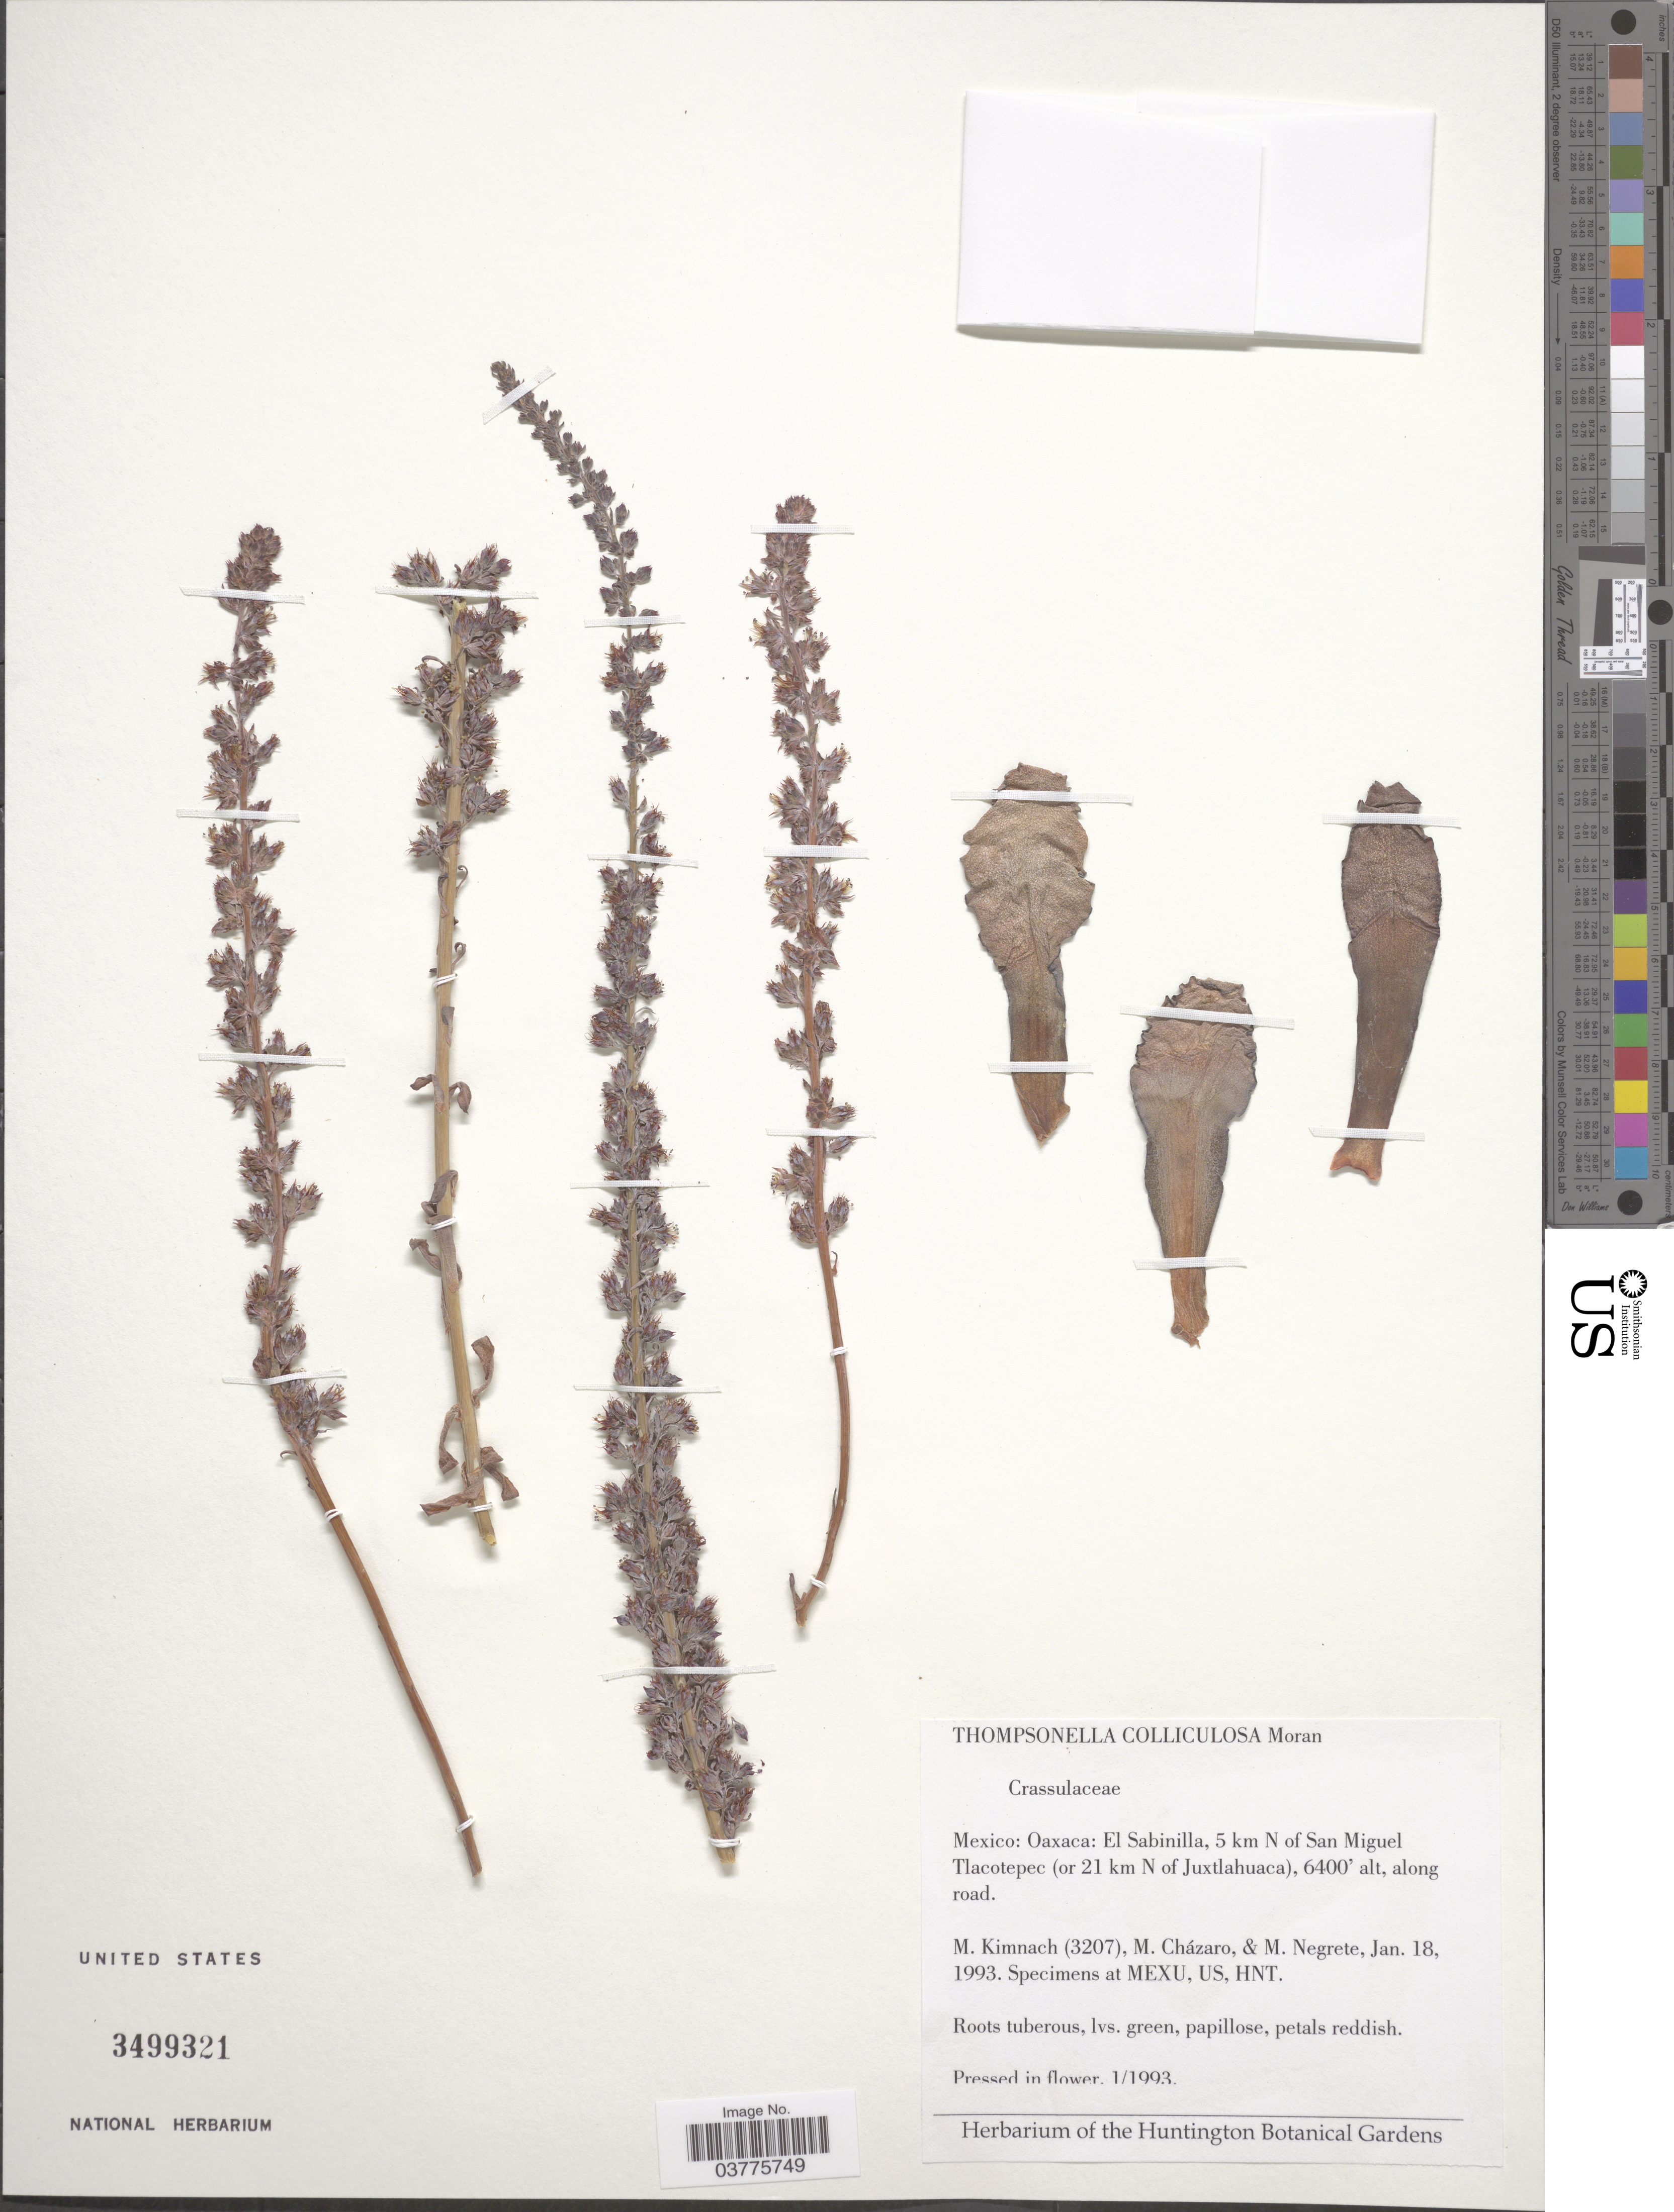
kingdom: Plantae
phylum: Tracheophyta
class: Magnoliopsida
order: Saxifragales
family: Crassulaceae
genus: Thompsonella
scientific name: Thompsonella colliculosa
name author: Moran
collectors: M. W. Kimnach, M. Chazaro & M. Negrete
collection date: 1993-01-18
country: Mexico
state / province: Oaxaca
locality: El Sabinila, 5 km N of San Miguel Tlacotepec (or 21 km N of Juxtlahuaca).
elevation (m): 1951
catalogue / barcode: US 3499321